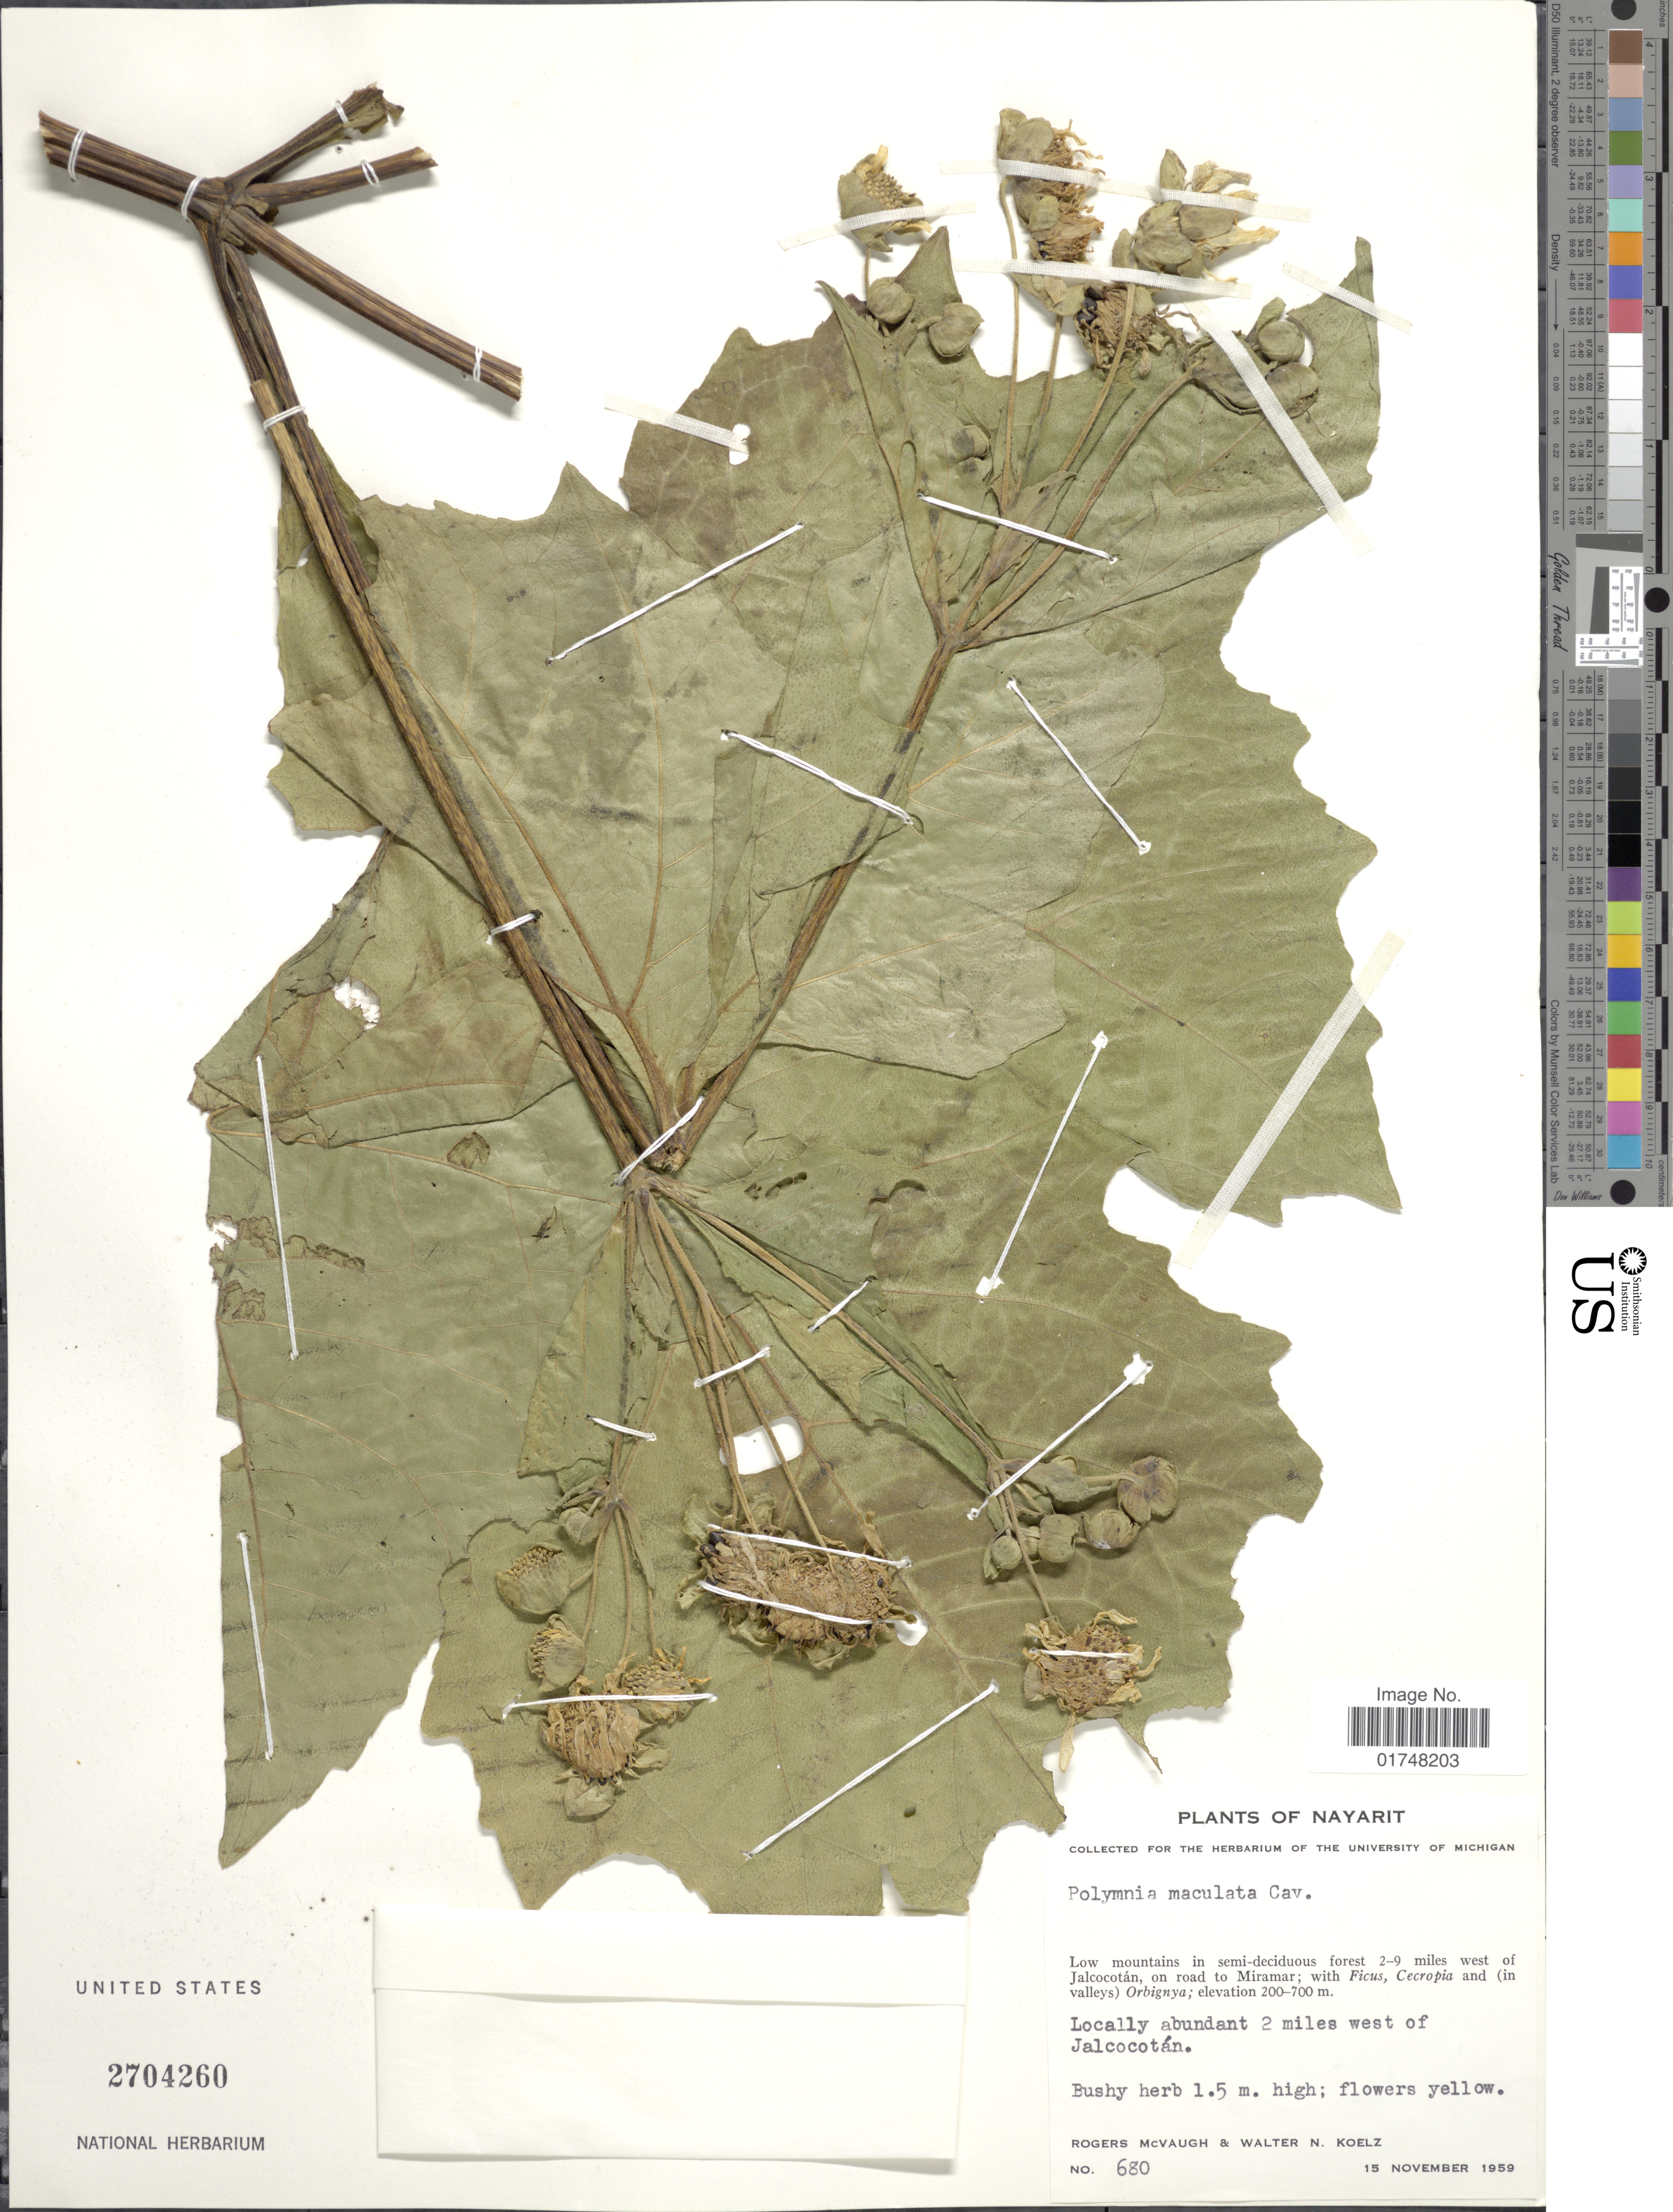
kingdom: Plantae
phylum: Tracheophyta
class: Magnoliopsida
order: Asterales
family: Asteraceae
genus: Smallanthus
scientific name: Smallanthus maculatus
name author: (Cav.) H. Rob.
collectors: R. McVaugh & W. N. Koelz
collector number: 680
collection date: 1959-11-15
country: Mexico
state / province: Nayarit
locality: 2-9 miles west of Jalcicitan, on road to Miramar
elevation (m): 200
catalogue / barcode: US 2704260